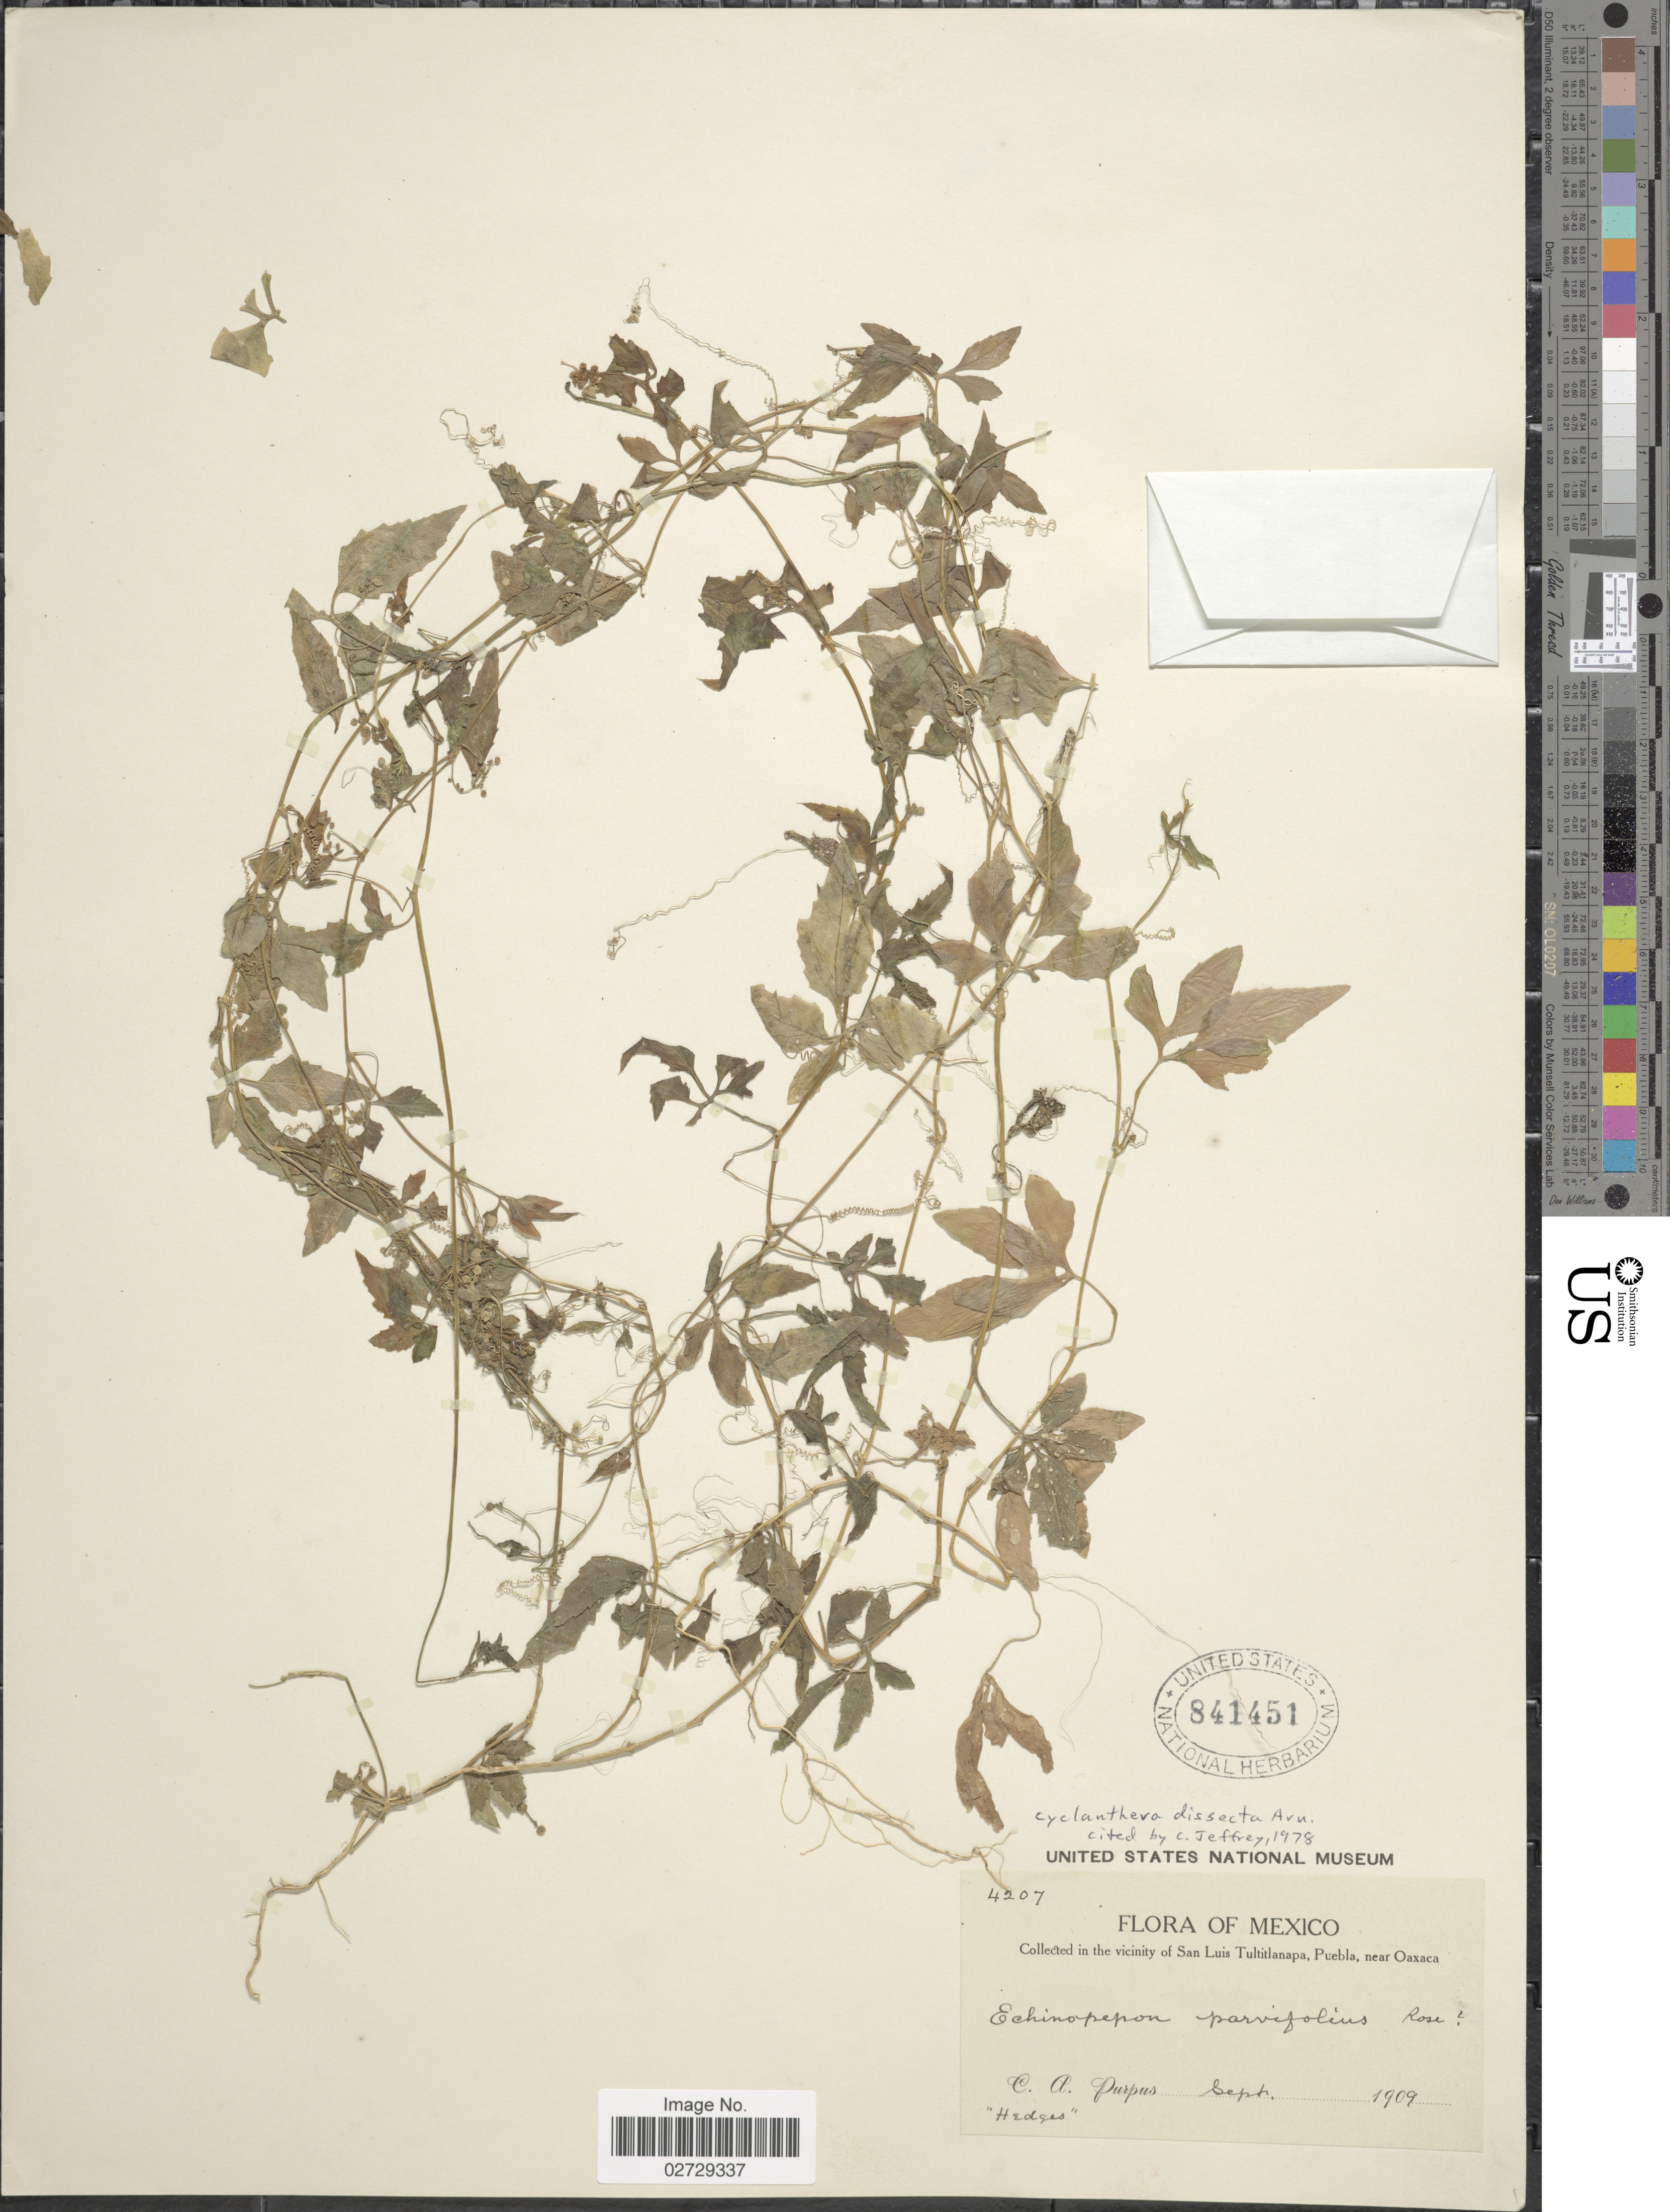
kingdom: Plantae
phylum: Tracheophyta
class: Magnoliopsida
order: Cucurbitales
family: Cucurbitaceae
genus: Cyclanthera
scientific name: Cyclanthera dissecta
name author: (Torr. & A. Gray) Arn.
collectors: C. A. Purpus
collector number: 4207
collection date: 1909-09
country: Mexico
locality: In the vicinity of San Luis Tultitlanapa, Puebla, near Oaxaca.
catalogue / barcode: US 841451